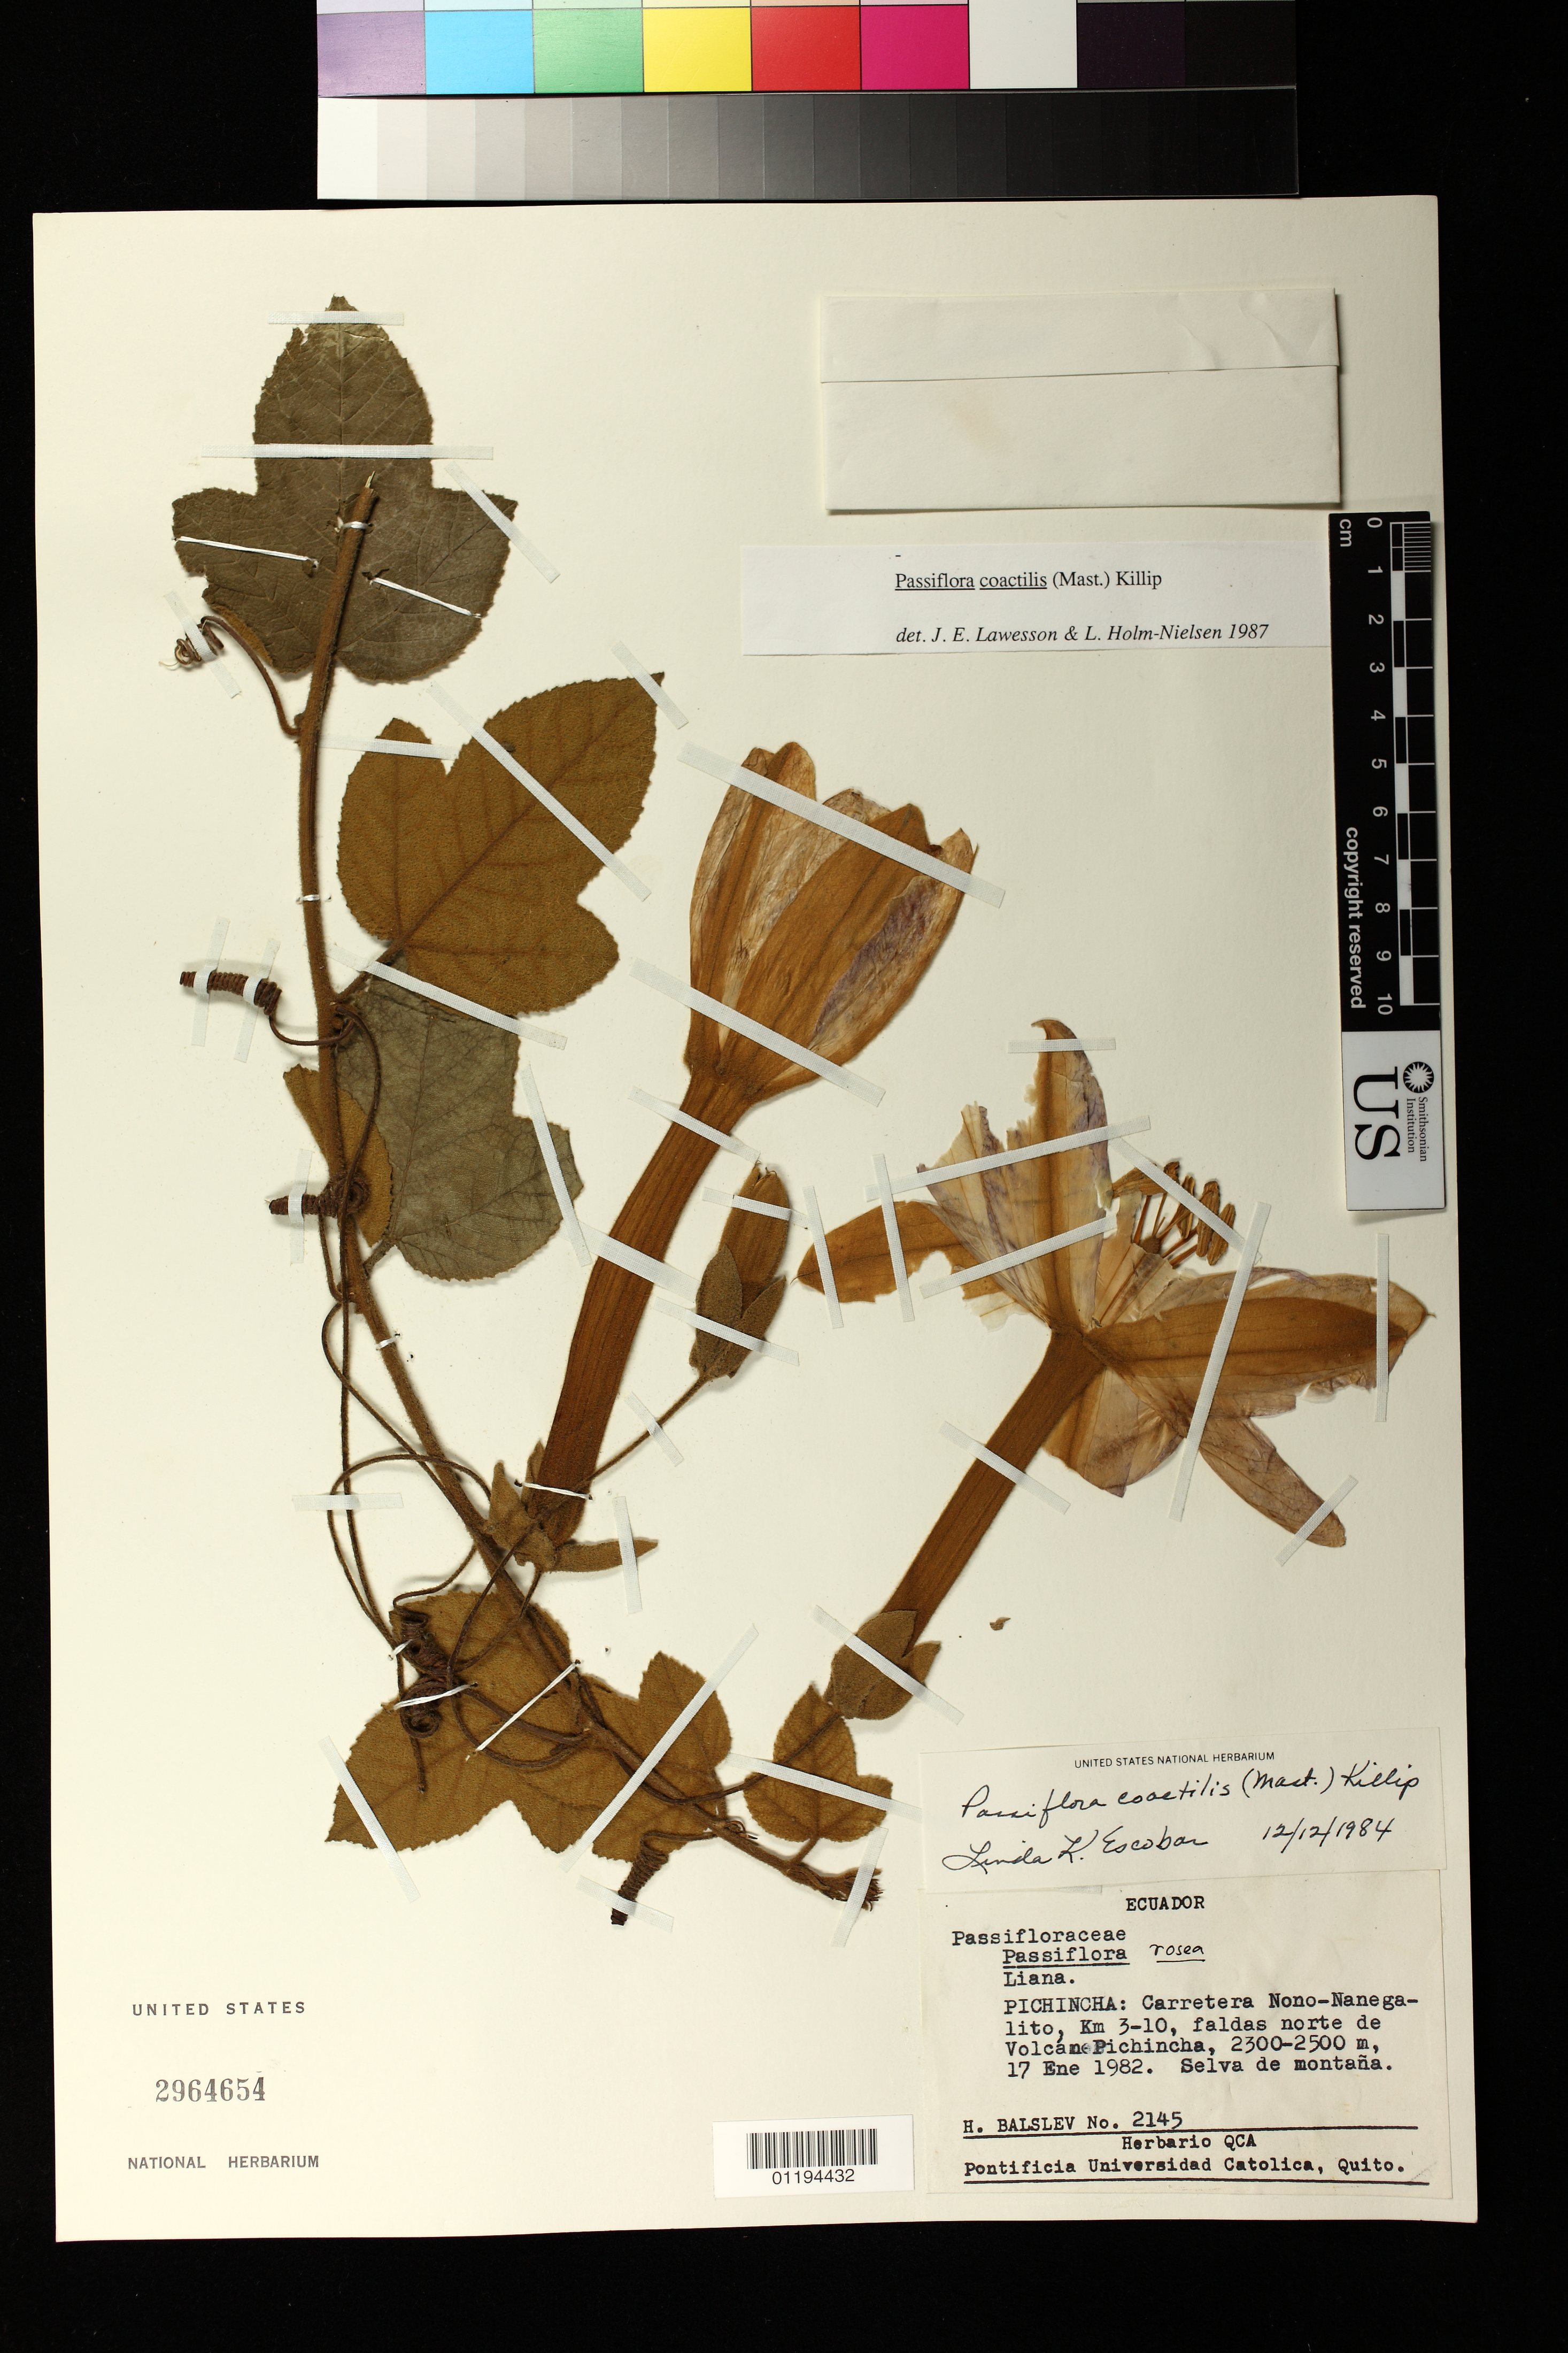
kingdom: Plantae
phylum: Tracheophyta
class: Magnoliopsida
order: Malpighiales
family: Passifloraceae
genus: Passiflora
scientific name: Passiflora coactilis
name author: (Mast.) Killip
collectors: H. Balslev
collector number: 2145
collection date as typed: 17 Jan 1982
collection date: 1982-01-17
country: Ecuador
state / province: Pichincha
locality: Pichincha: Carretera Nono-Nanegalito, Km 3-10, faldas norte de Volcane Pichincha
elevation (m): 2300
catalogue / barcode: US 2964654